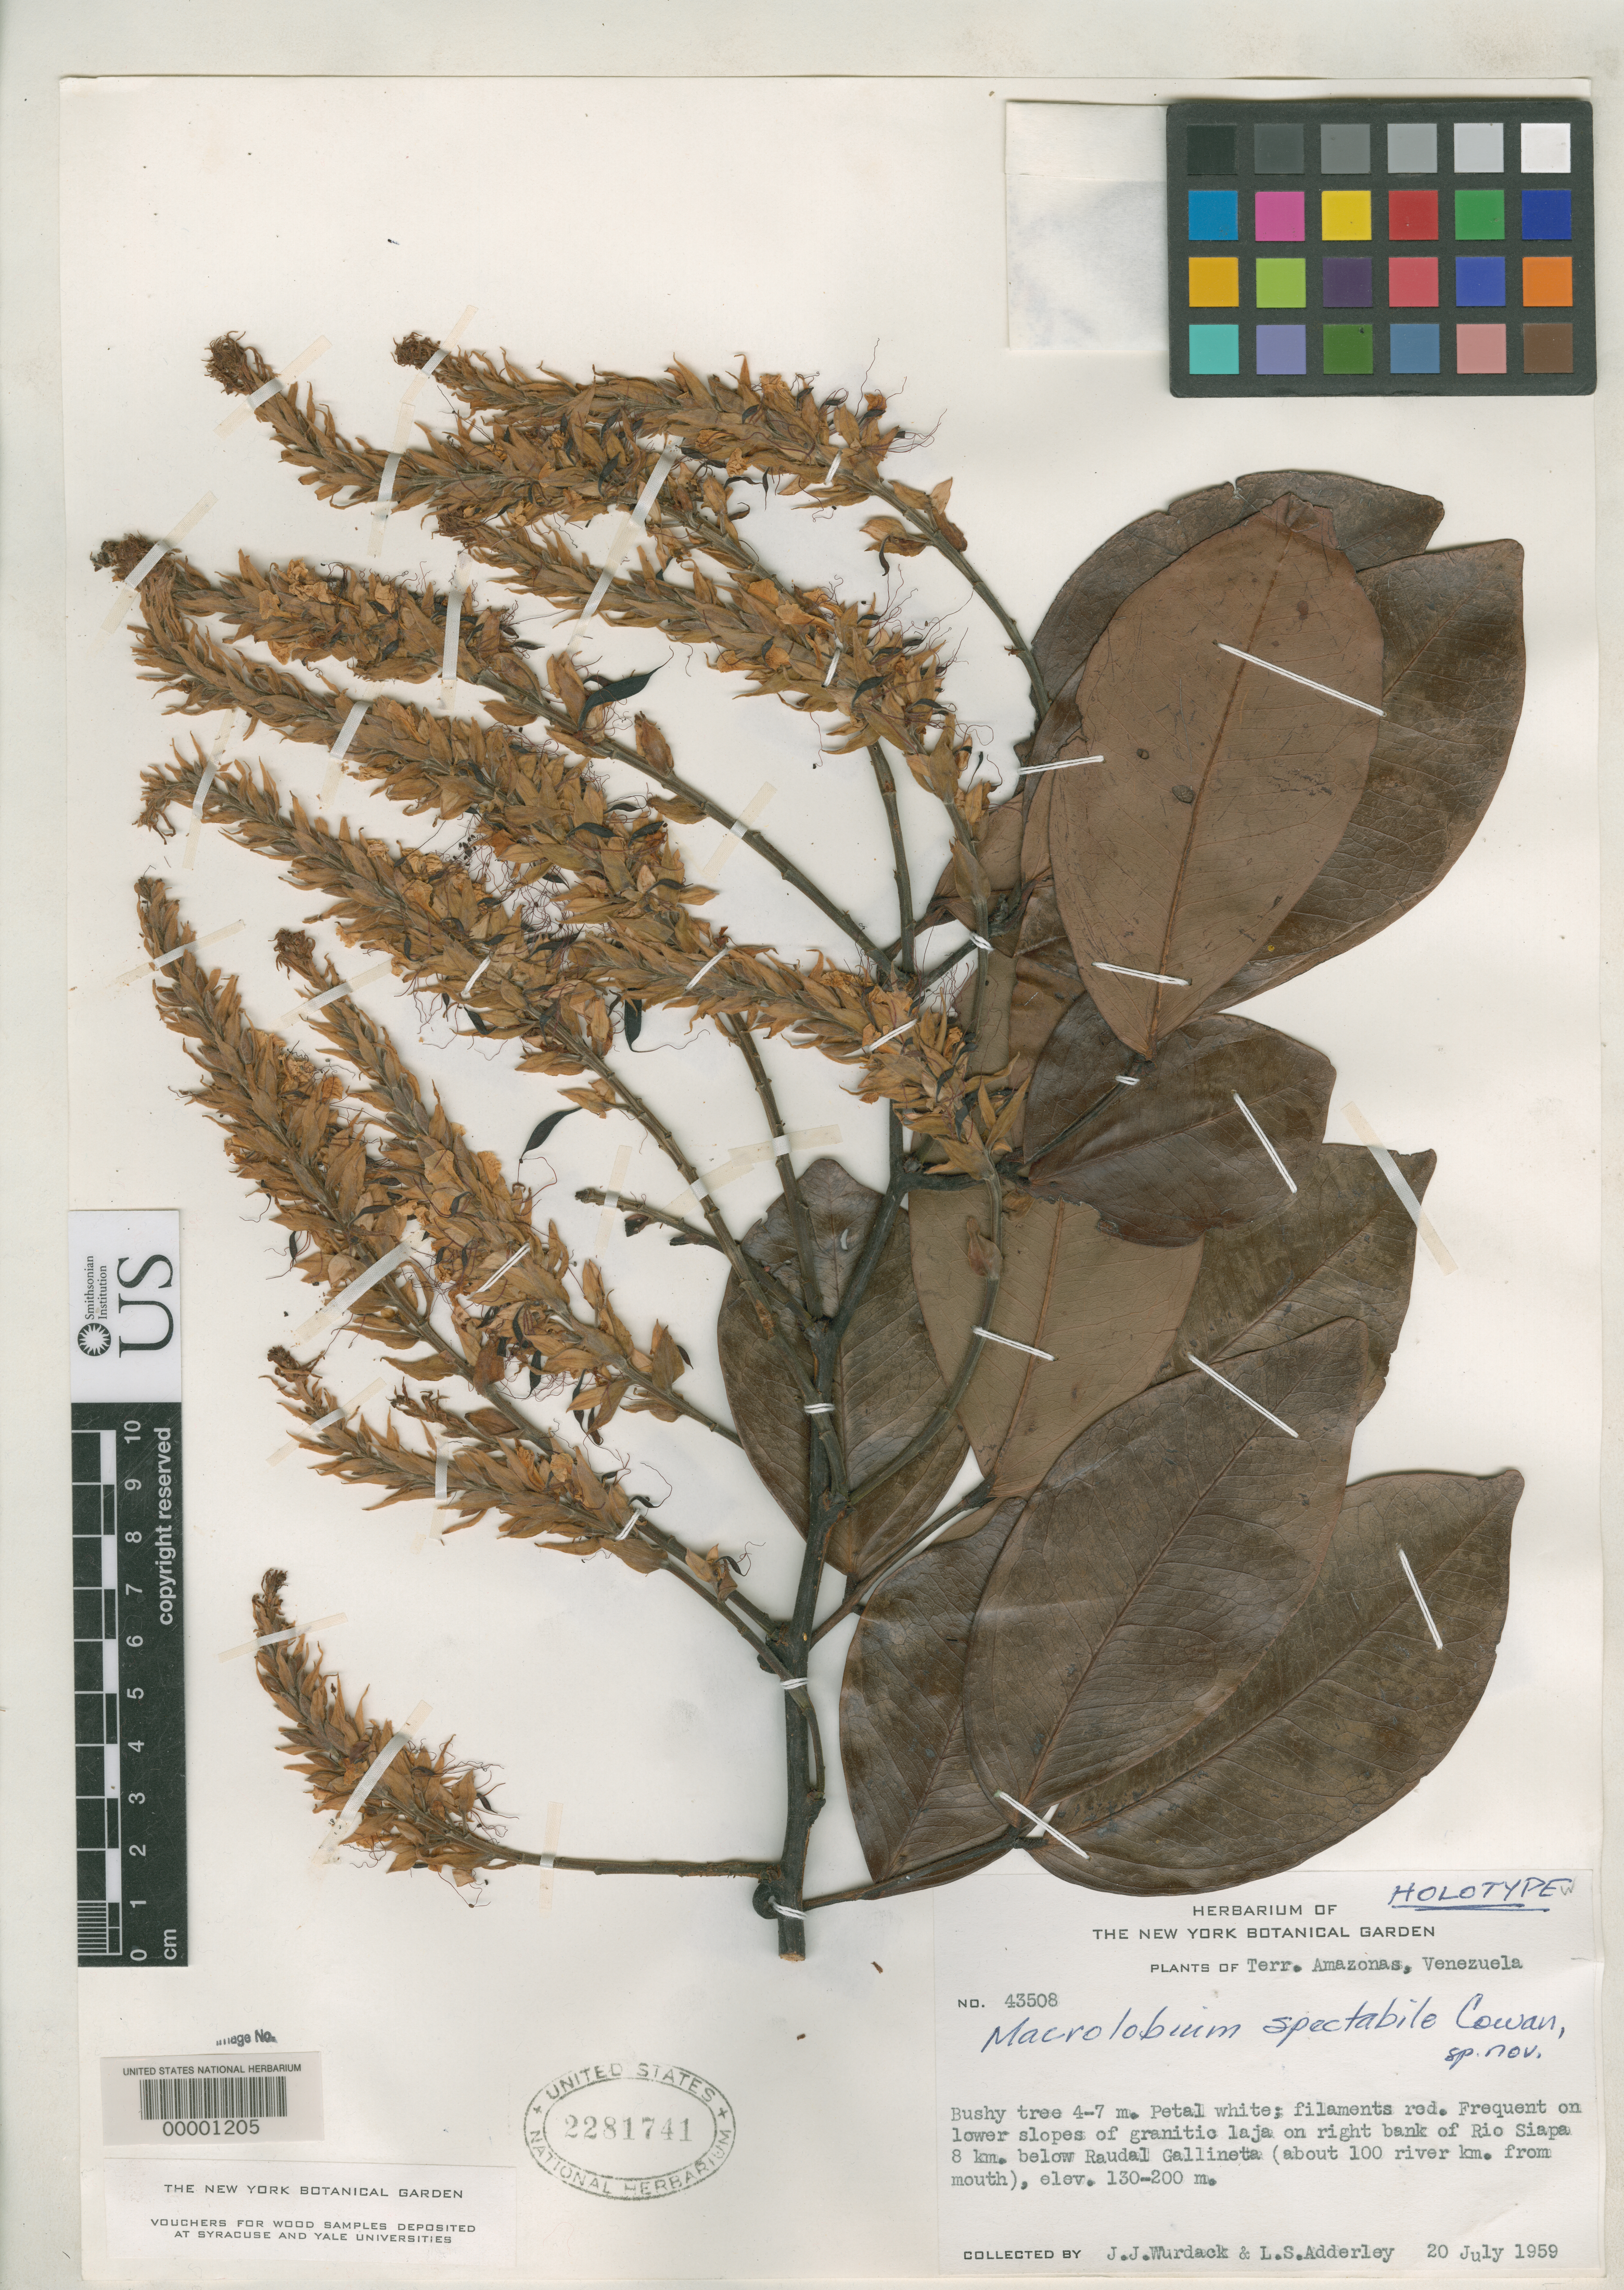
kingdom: Plantae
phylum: Tracheophyta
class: Magnoliopsida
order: Fabales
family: Fabaceae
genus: Macrolobium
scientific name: Macrolobium spectabile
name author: R.S. Cowan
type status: Holotype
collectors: J. J. Wurdack & L. S. Adderley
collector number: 43508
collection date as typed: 20 Jul 1959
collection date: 1959-07-20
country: Venezuela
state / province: Amazonas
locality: Rio Siapa, 8 km. below Raudal Gallineta, 100 km. from mouth.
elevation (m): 130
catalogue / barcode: US 2281741